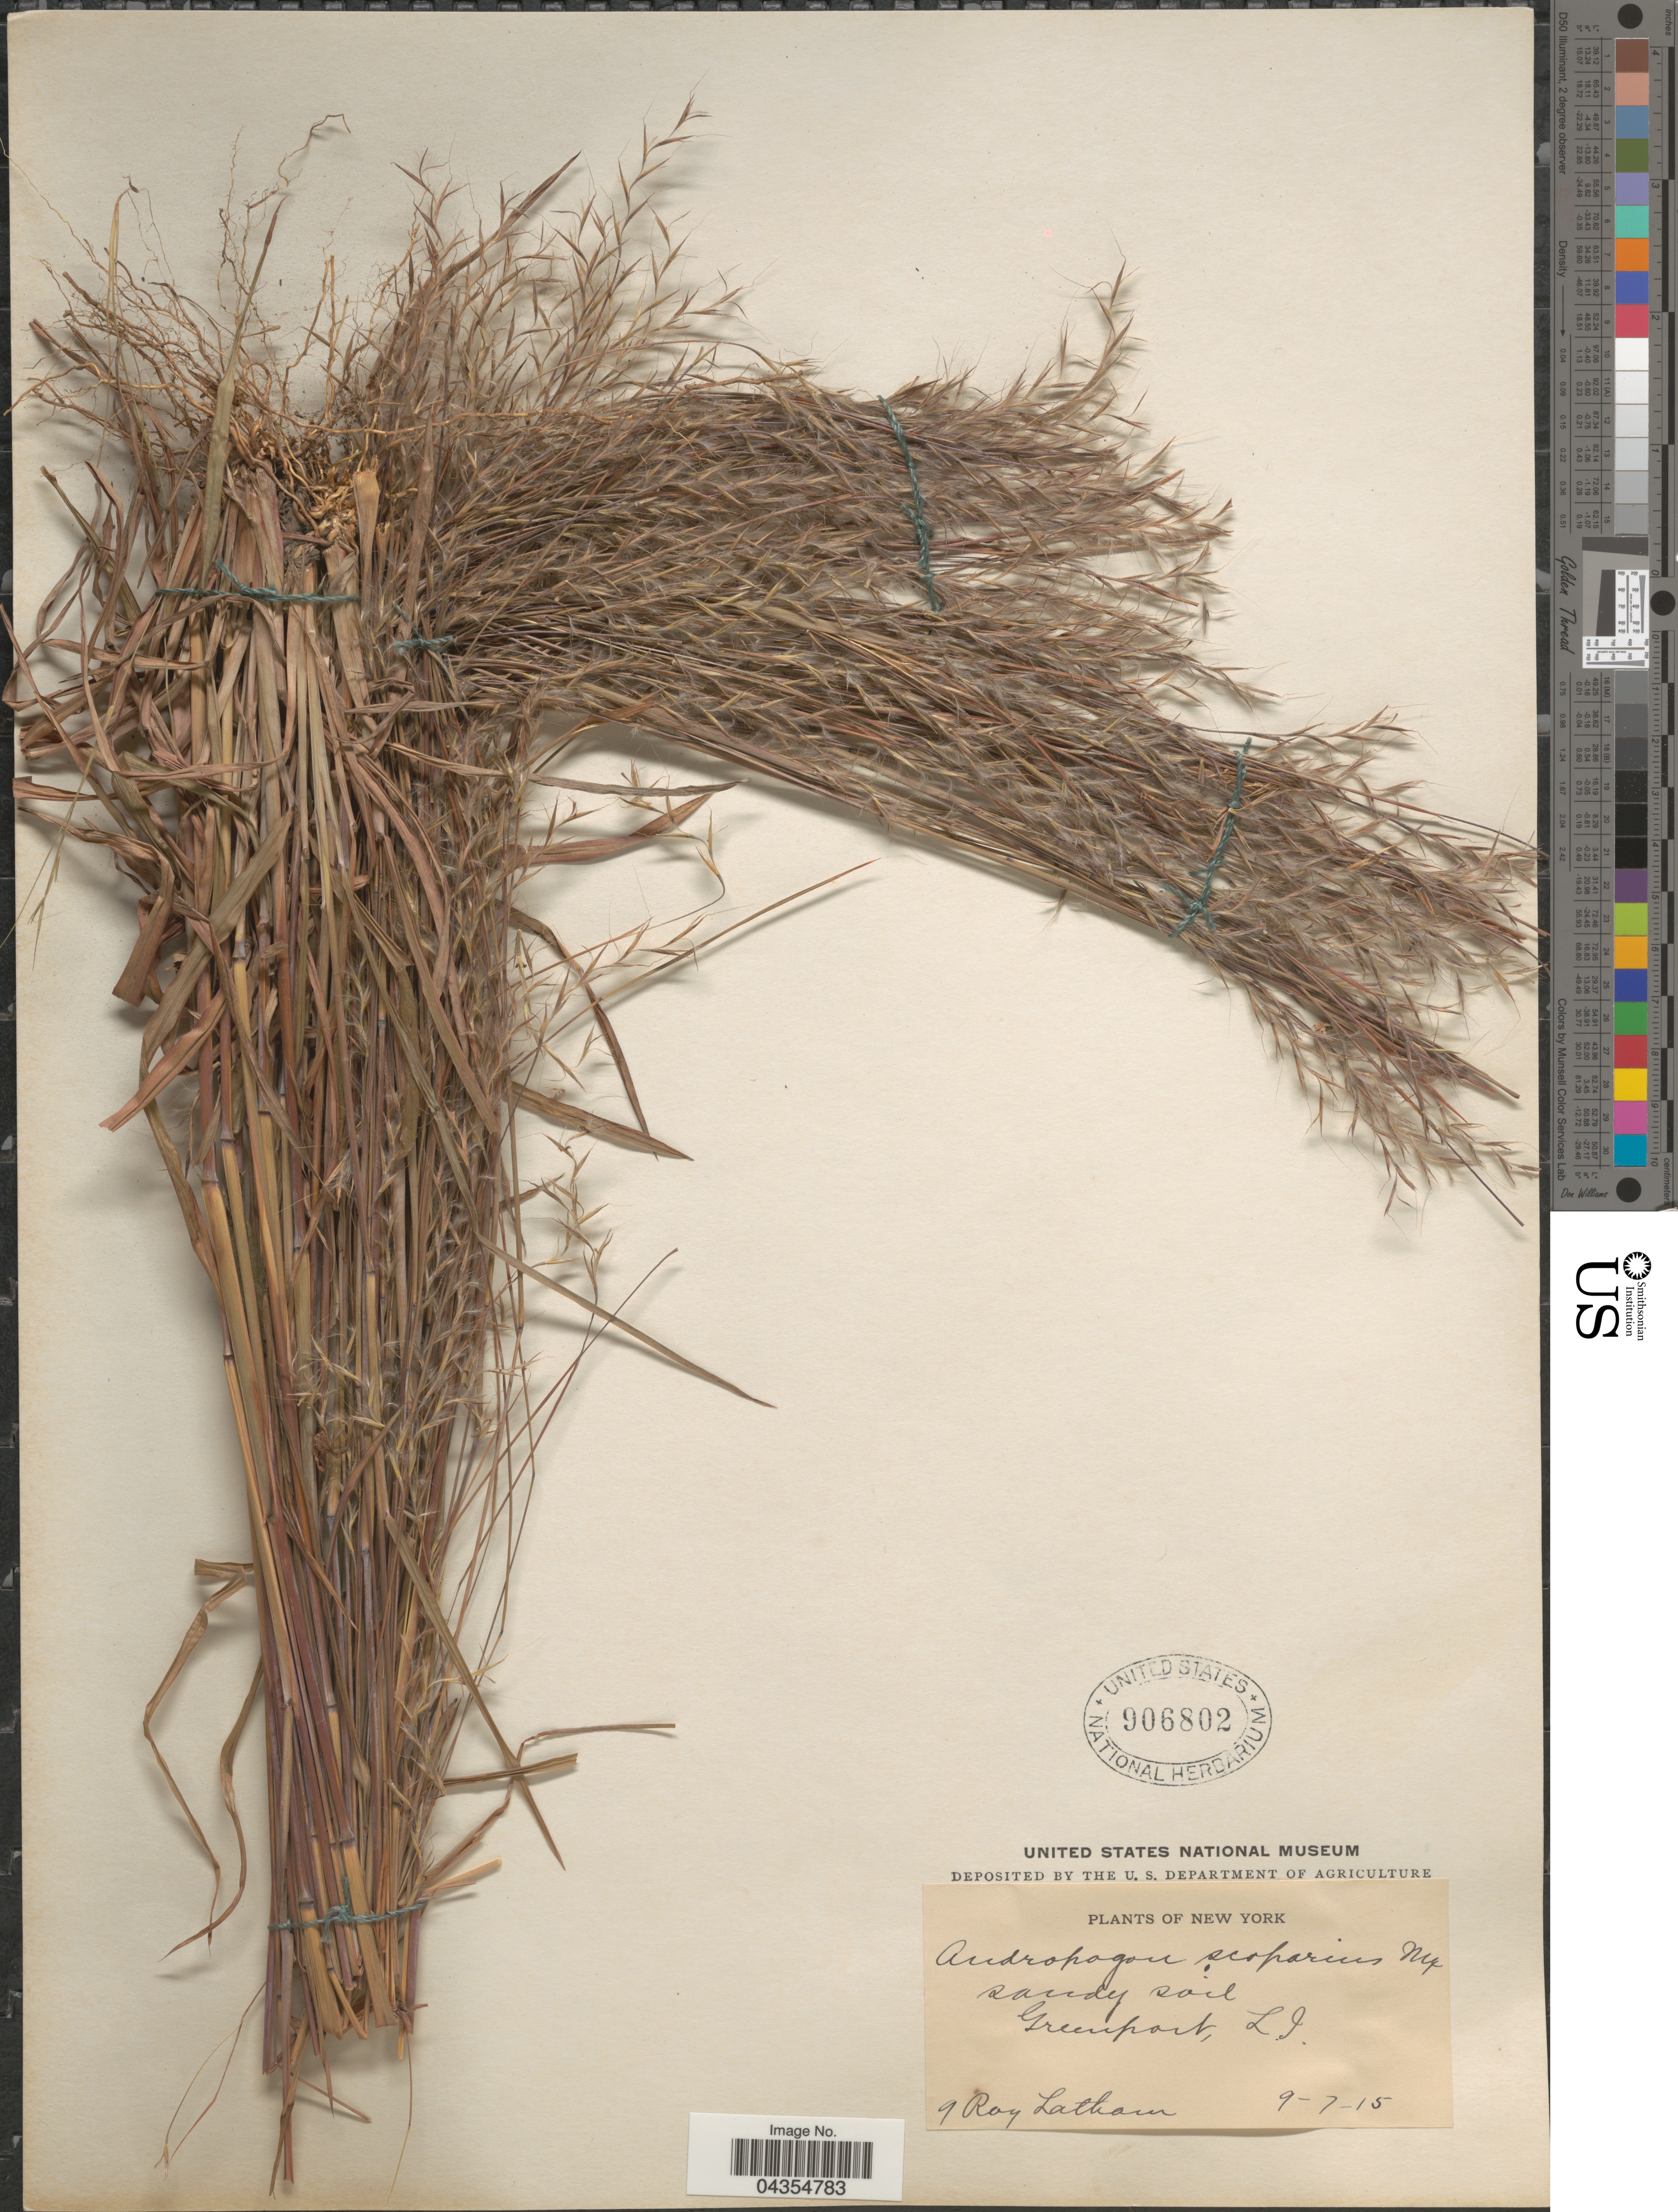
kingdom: Plantae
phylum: Tracheophyta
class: Liliopsida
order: Poales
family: Poaceae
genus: Schizachyrium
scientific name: Schizachyrium sanguineum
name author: (Retz.) Alston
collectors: R. Latham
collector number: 9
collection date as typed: Transcribed d/m/y: 7/9/15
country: United States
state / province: New York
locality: Greenport, L. I.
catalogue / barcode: US 906802